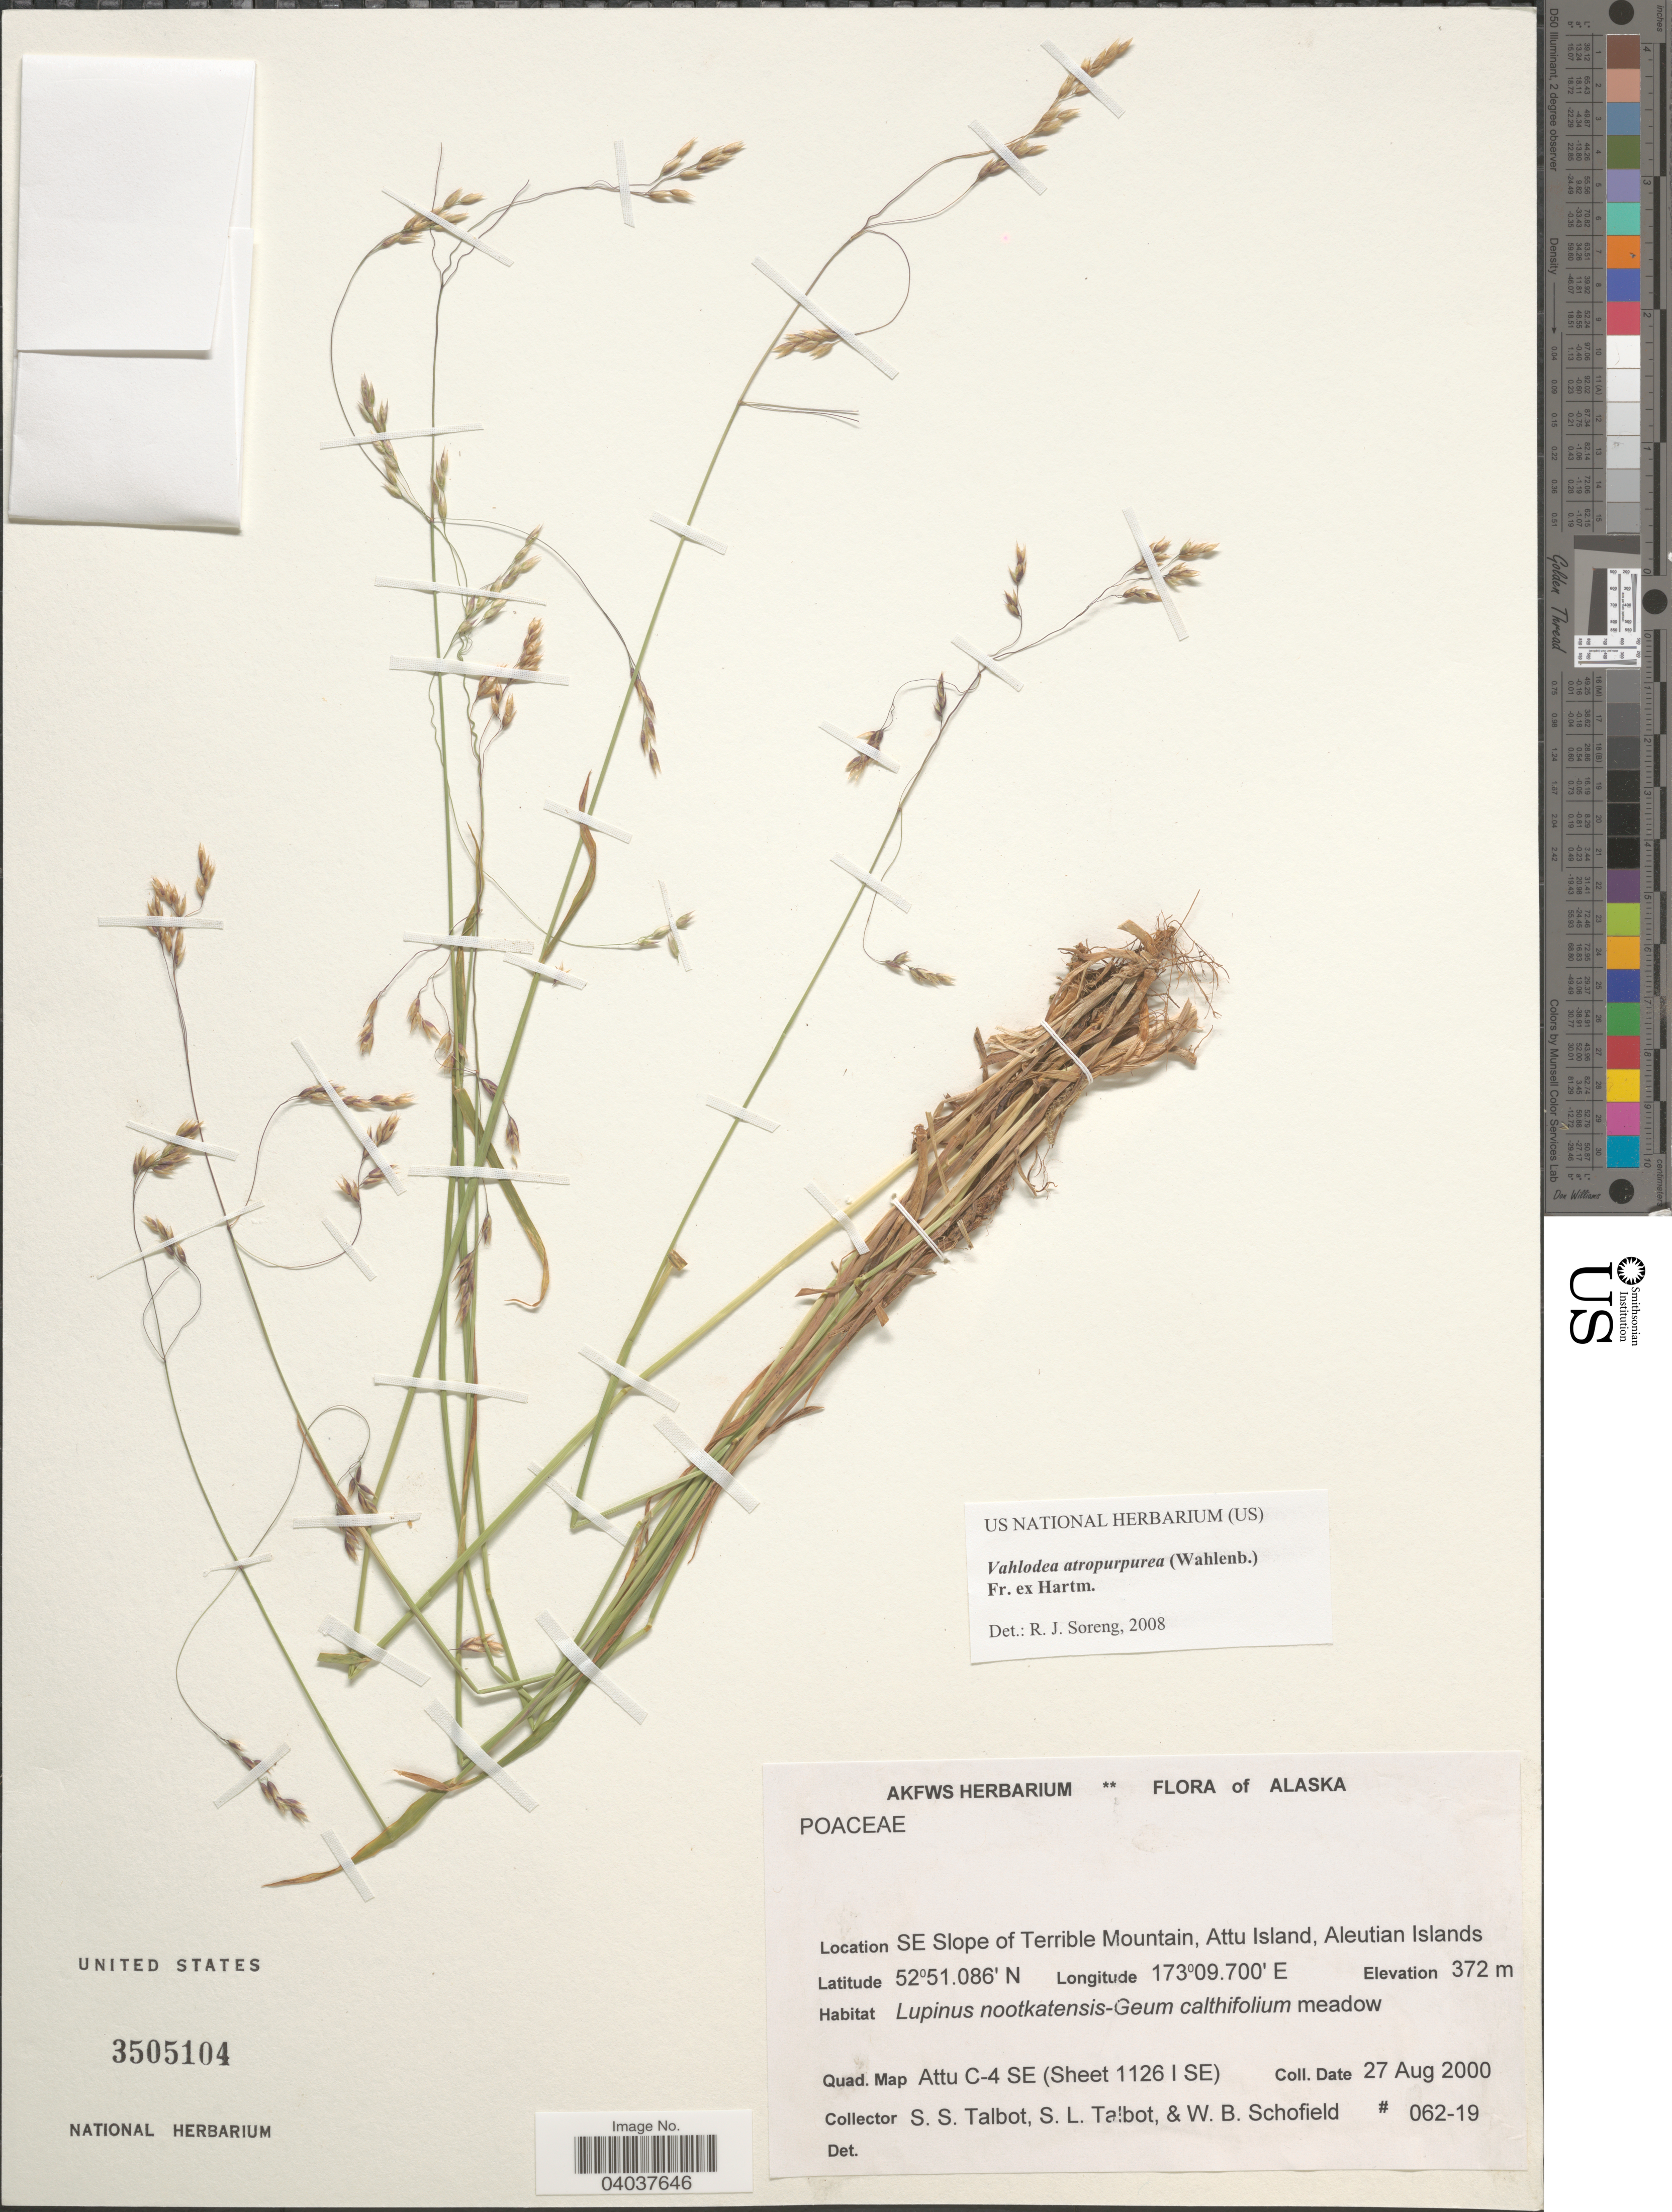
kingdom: Plantae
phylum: Tracheophyta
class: Liliopsida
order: Poales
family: Poaceae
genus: Vahlodea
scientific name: Vahlodea atropurpurea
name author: (Wahlenb.) Fr. ex Hartm.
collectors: S. S. Talbot, S. Talbot & W. Schofield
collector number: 062-19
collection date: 2000-08-27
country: United States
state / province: Alaska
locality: SE Slope of Terrible Mountain, Attu Island, Aleutian Islands. Quad. Map Attu C-4 SE (Sheet 1126 I SE).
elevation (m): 372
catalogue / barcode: US 3505104